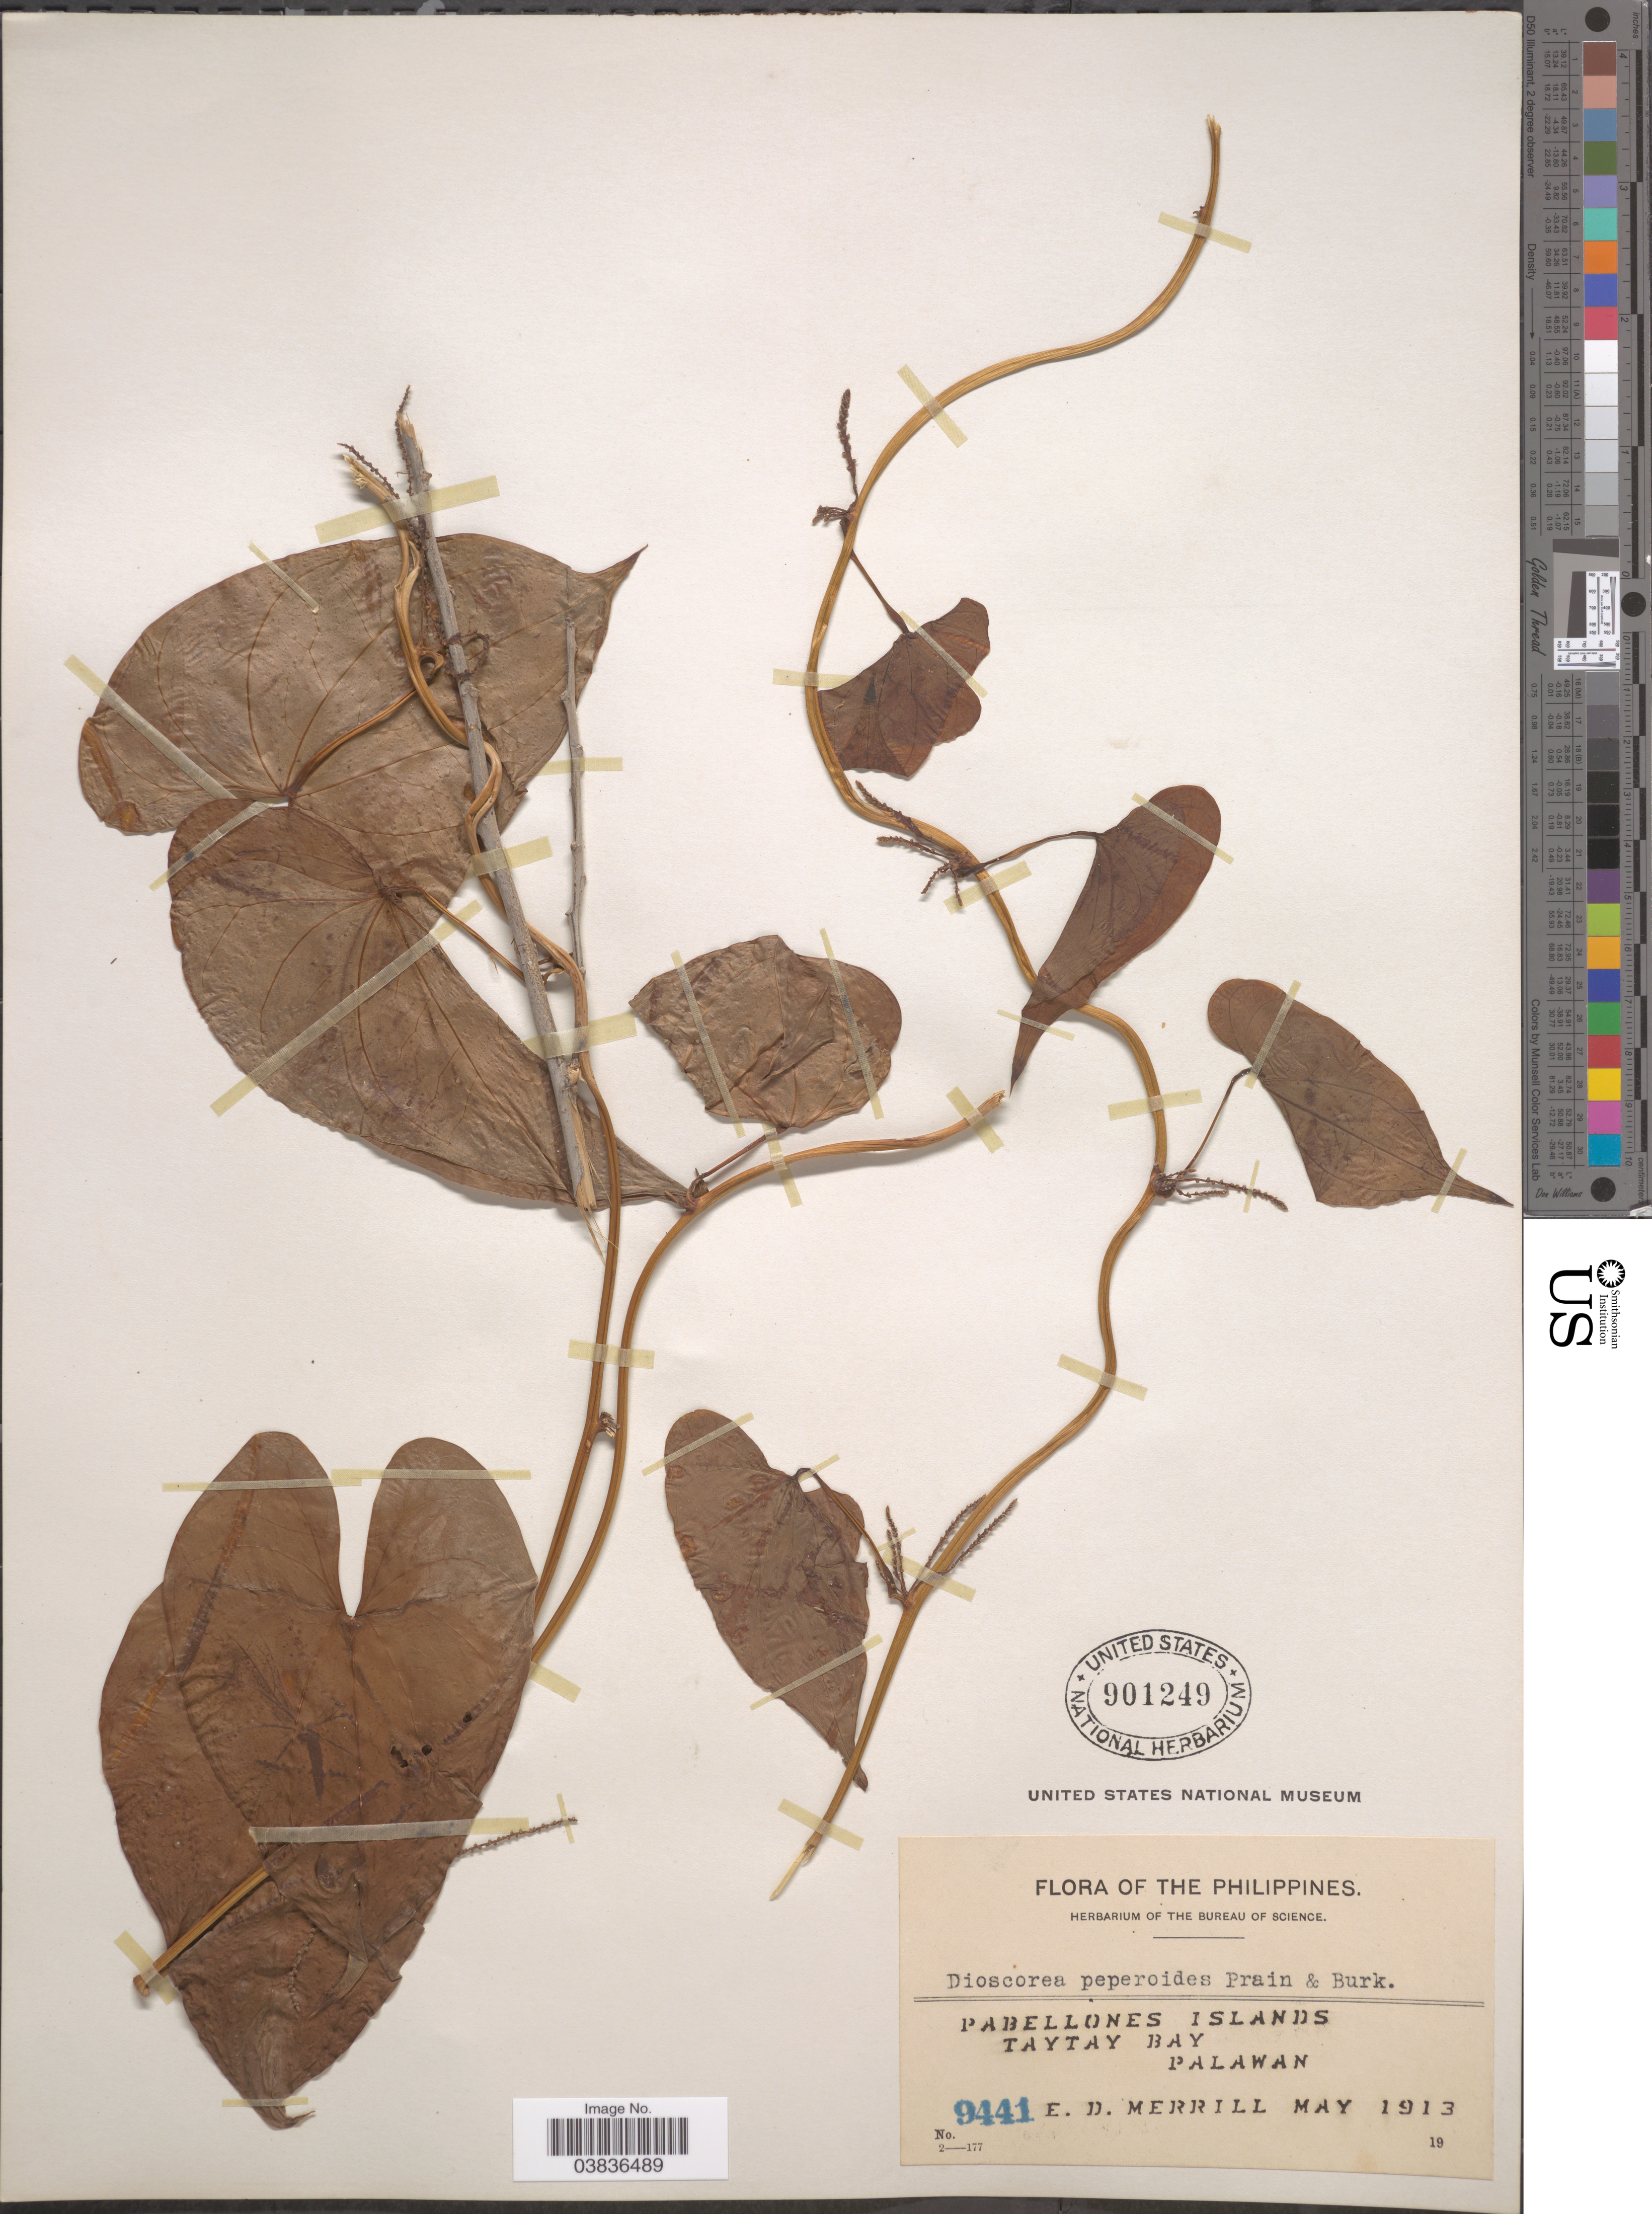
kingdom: Plantae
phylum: Tracheophyta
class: Liliopsida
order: Dioscoreales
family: Dioscoreaceae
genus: Dioscorea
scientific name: Dioscorea peperoides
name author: Prain & Burkill in Elmer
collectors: E. D. Merrill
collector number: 9441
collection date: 1913-05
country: Philippines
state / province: Mimaropa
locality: Pabellones Islands, Taytay Bay, Palawan.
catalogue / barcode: US 901249